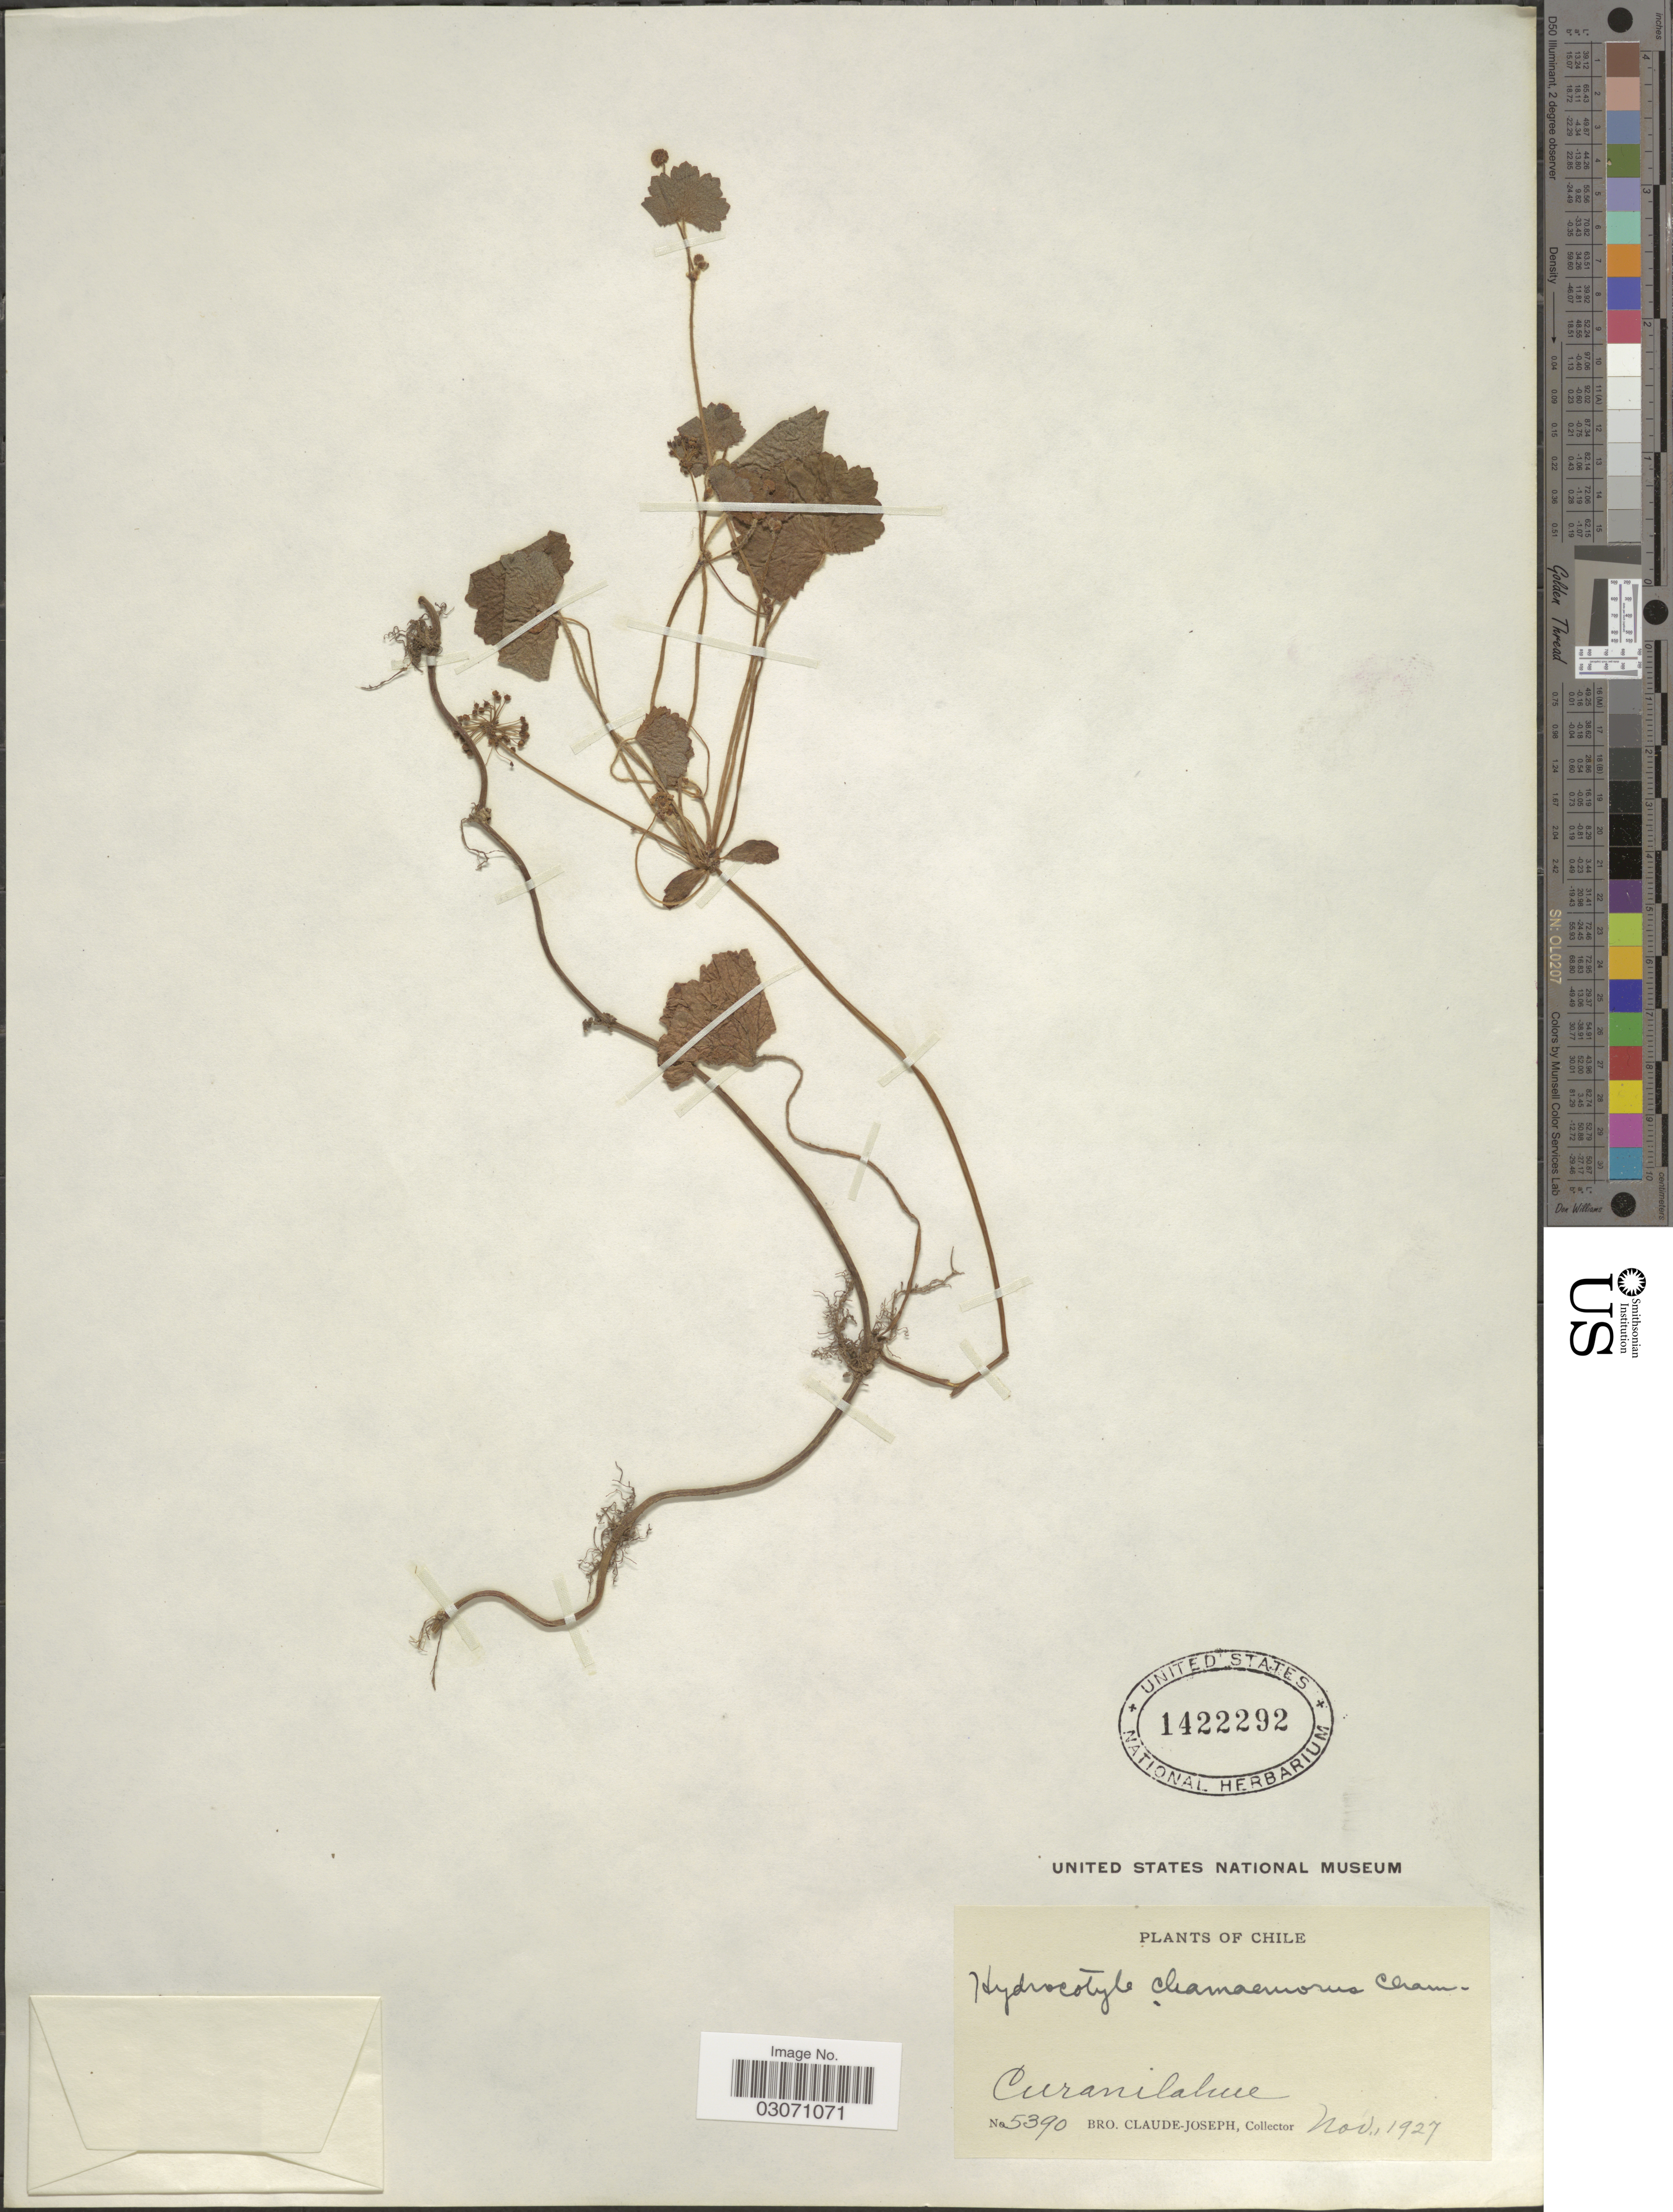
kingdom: Plantae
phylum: Tracheophyta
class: Magnoliopsida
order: Apiales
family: Araliaceae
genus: Hydrocotyle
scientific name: Hydrocotyle poeppigii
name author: DC.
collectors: Bro. Claude-Joseph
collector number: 5390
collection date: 1927-11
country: Chile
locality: Curanilalwe.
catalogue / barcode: US 1422292